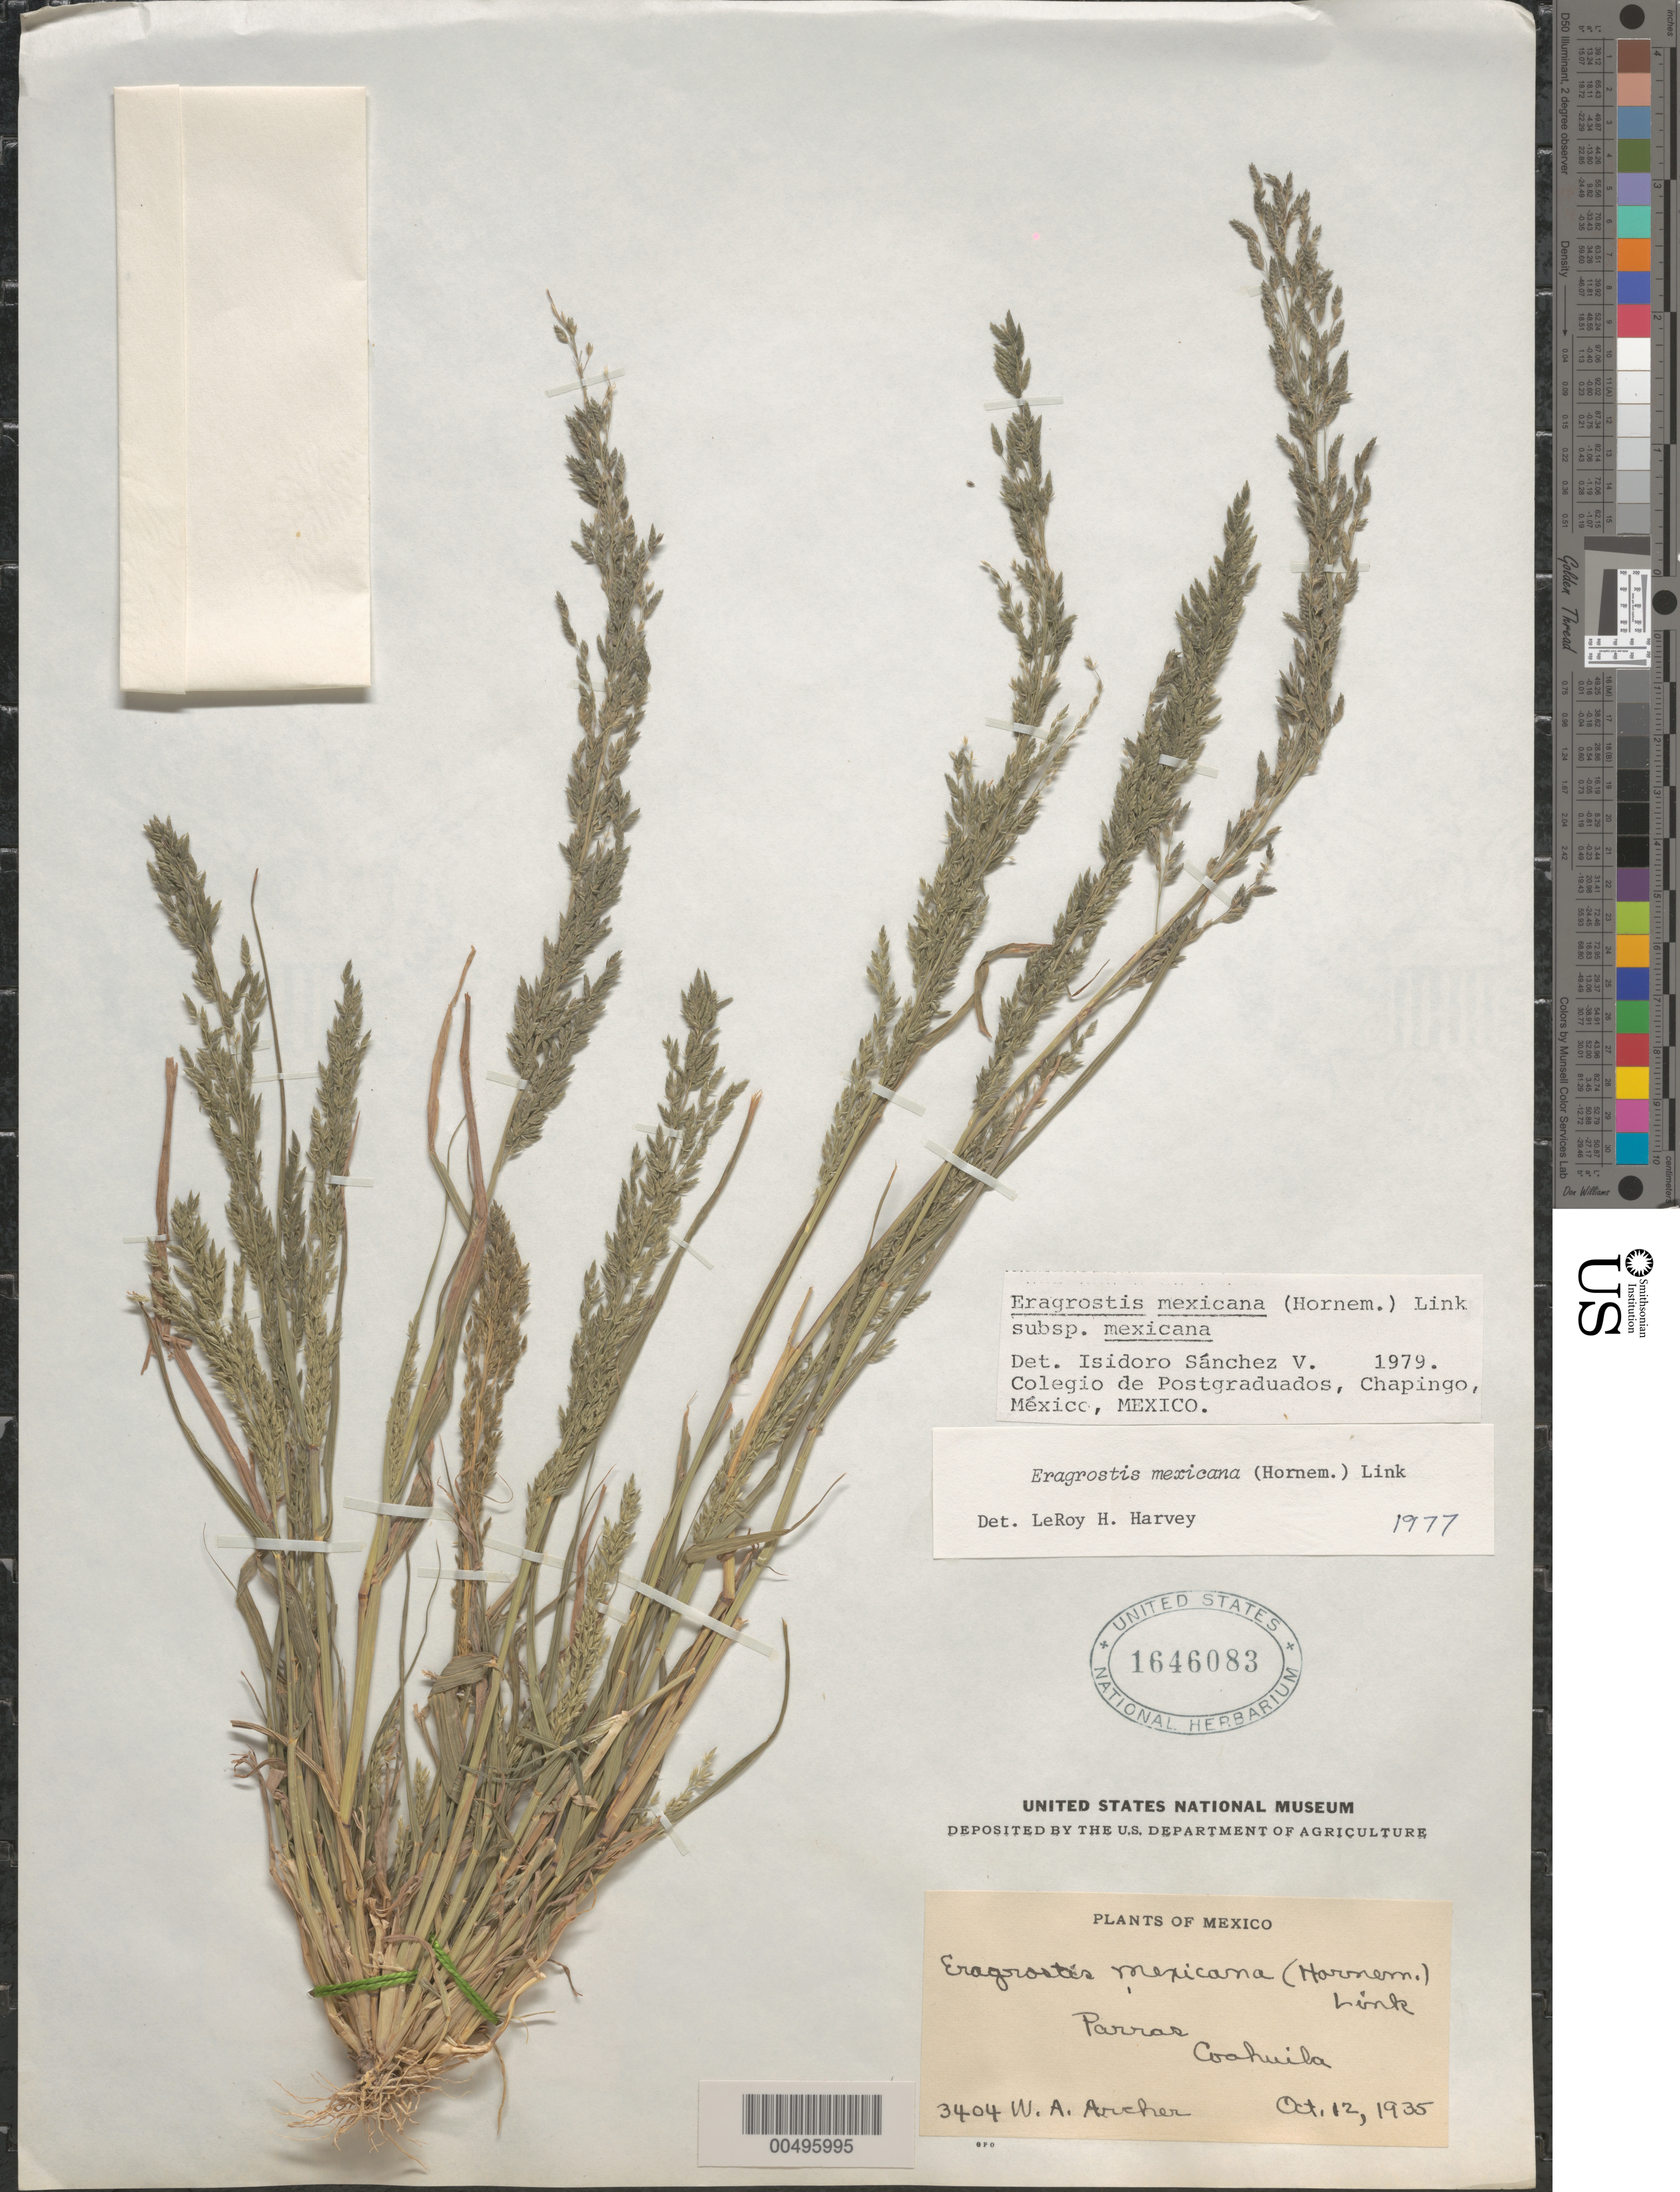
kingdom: Plantae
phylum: Tracheophyta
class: Liliopsida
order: Poales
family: Poaceae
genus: Eragrostis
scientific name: Eragrostis mexicana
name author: (Hornem.) Link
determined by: Sánchez Vega, I. M.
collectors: W. A. Archer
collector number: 3404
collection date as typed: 12 Oct 1935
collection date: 1935-10-12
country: Mexico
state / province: Coahuila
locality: Parras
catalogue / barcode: US 1646083